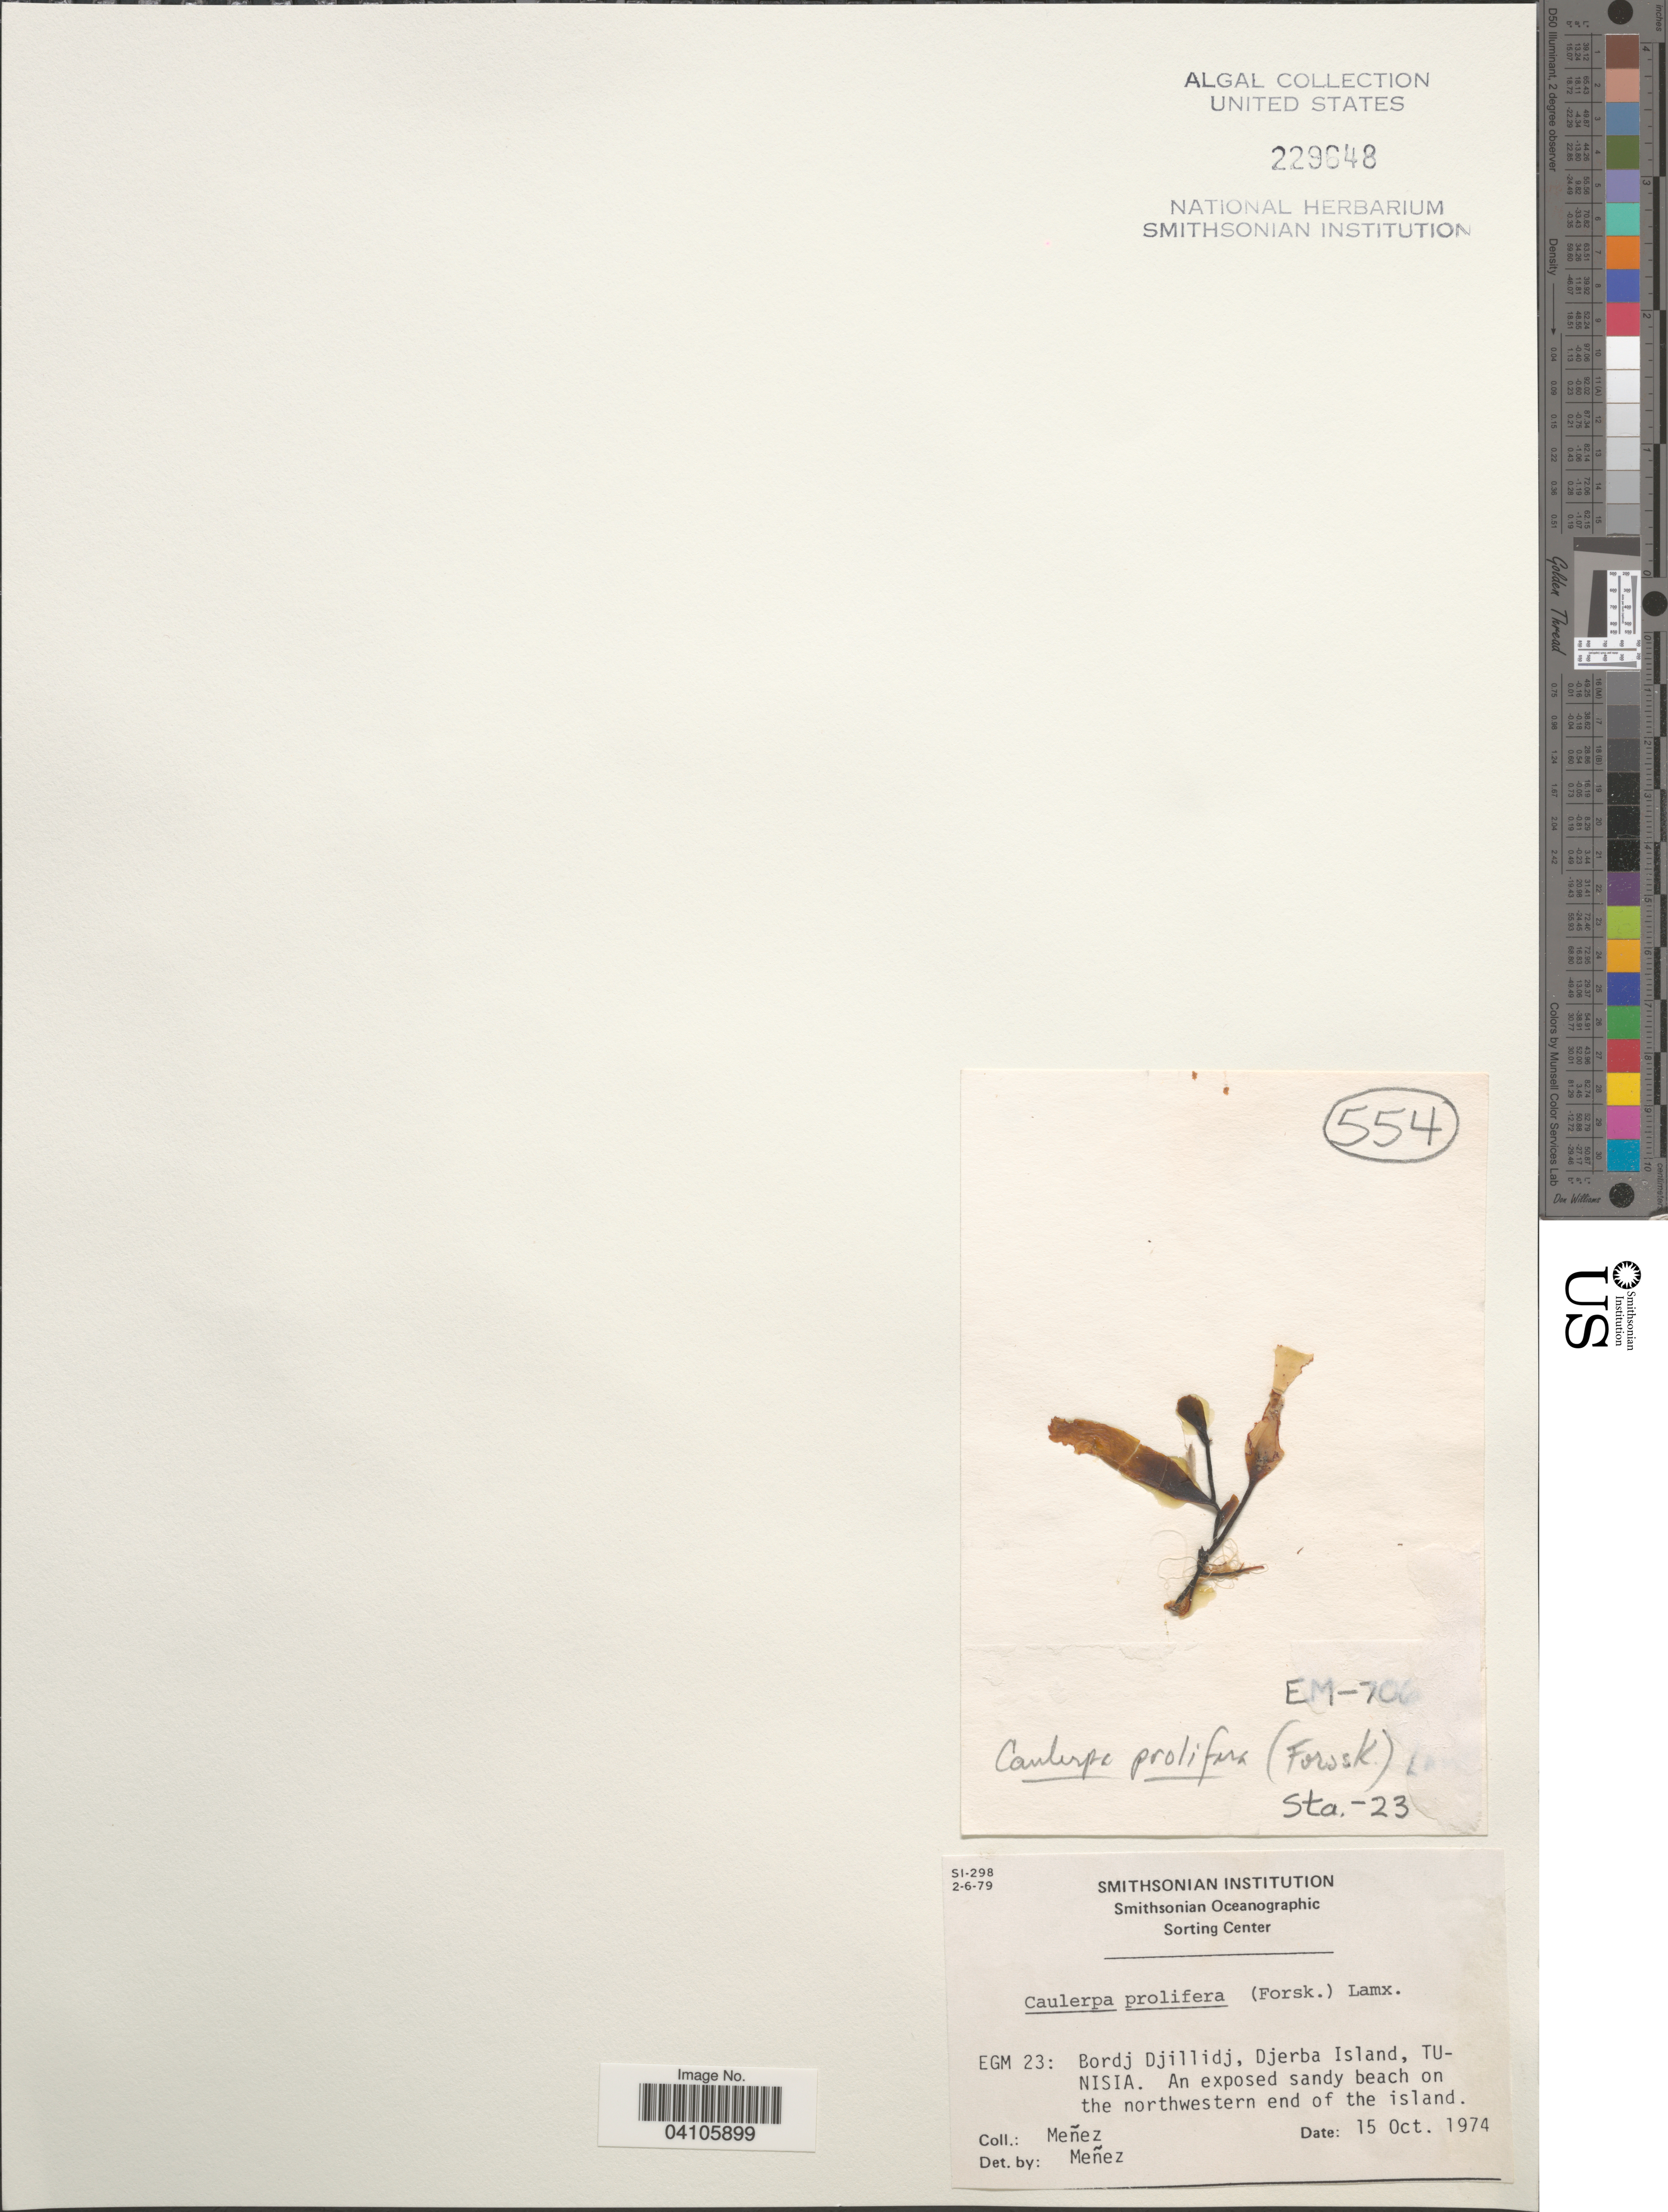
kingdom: Plantae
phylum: Chlorophyta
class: Ulvophyceae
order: Bryopsidales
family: Caulerpaceae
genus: Caulerpa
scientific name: Caulerpa prolifera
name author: (Forssk.) J.V.Lamouroux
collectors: Menez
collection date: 1974-10-15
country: Tunisia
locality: EGM 23: Bordj Djillidj, Djerba Island. An exposed sandy beach on the northwestern end of the island.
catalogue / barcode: US 229648